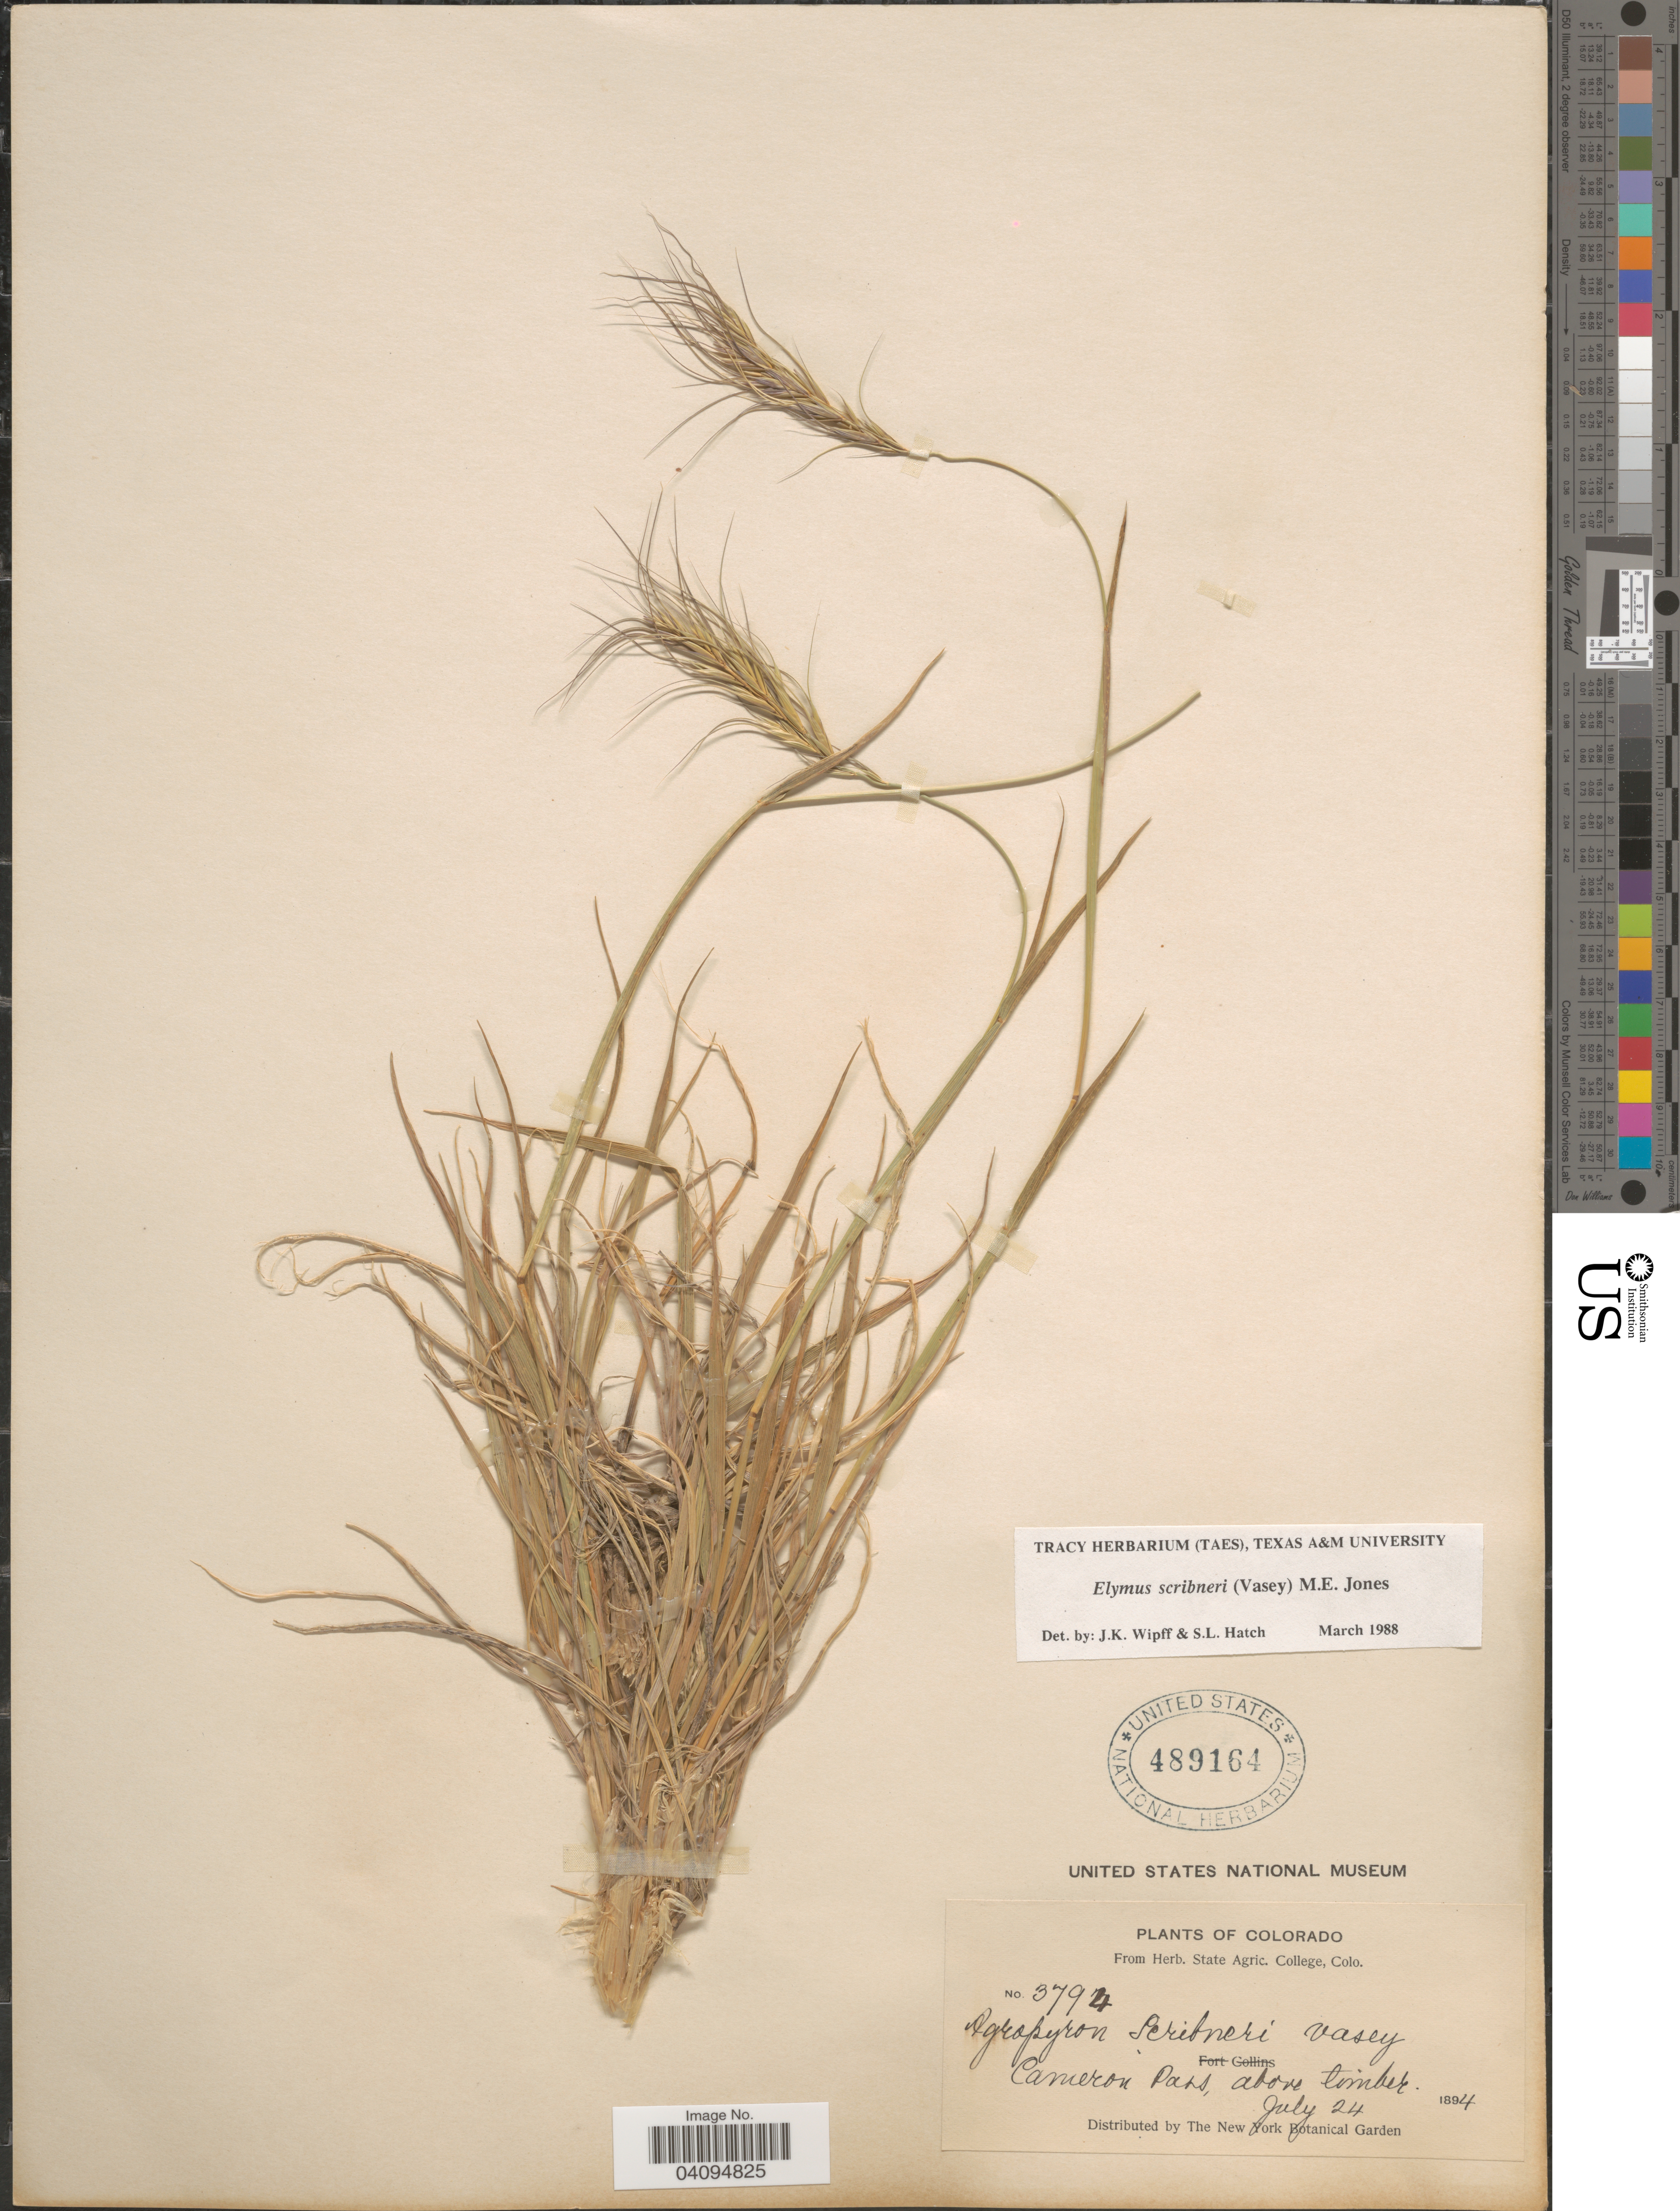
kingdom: Plantae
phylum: Tracheophyta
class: Liliopsida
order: Poales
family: Poaceae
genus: Elymus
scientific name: Elymus scribneri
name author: (Vasey) M.E. Jones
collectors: New York Botanical Gardens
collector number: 3794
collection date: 1894-07-24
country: United States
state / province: Colorado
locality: Cameron Pass, above timber.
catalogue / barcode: US 489164